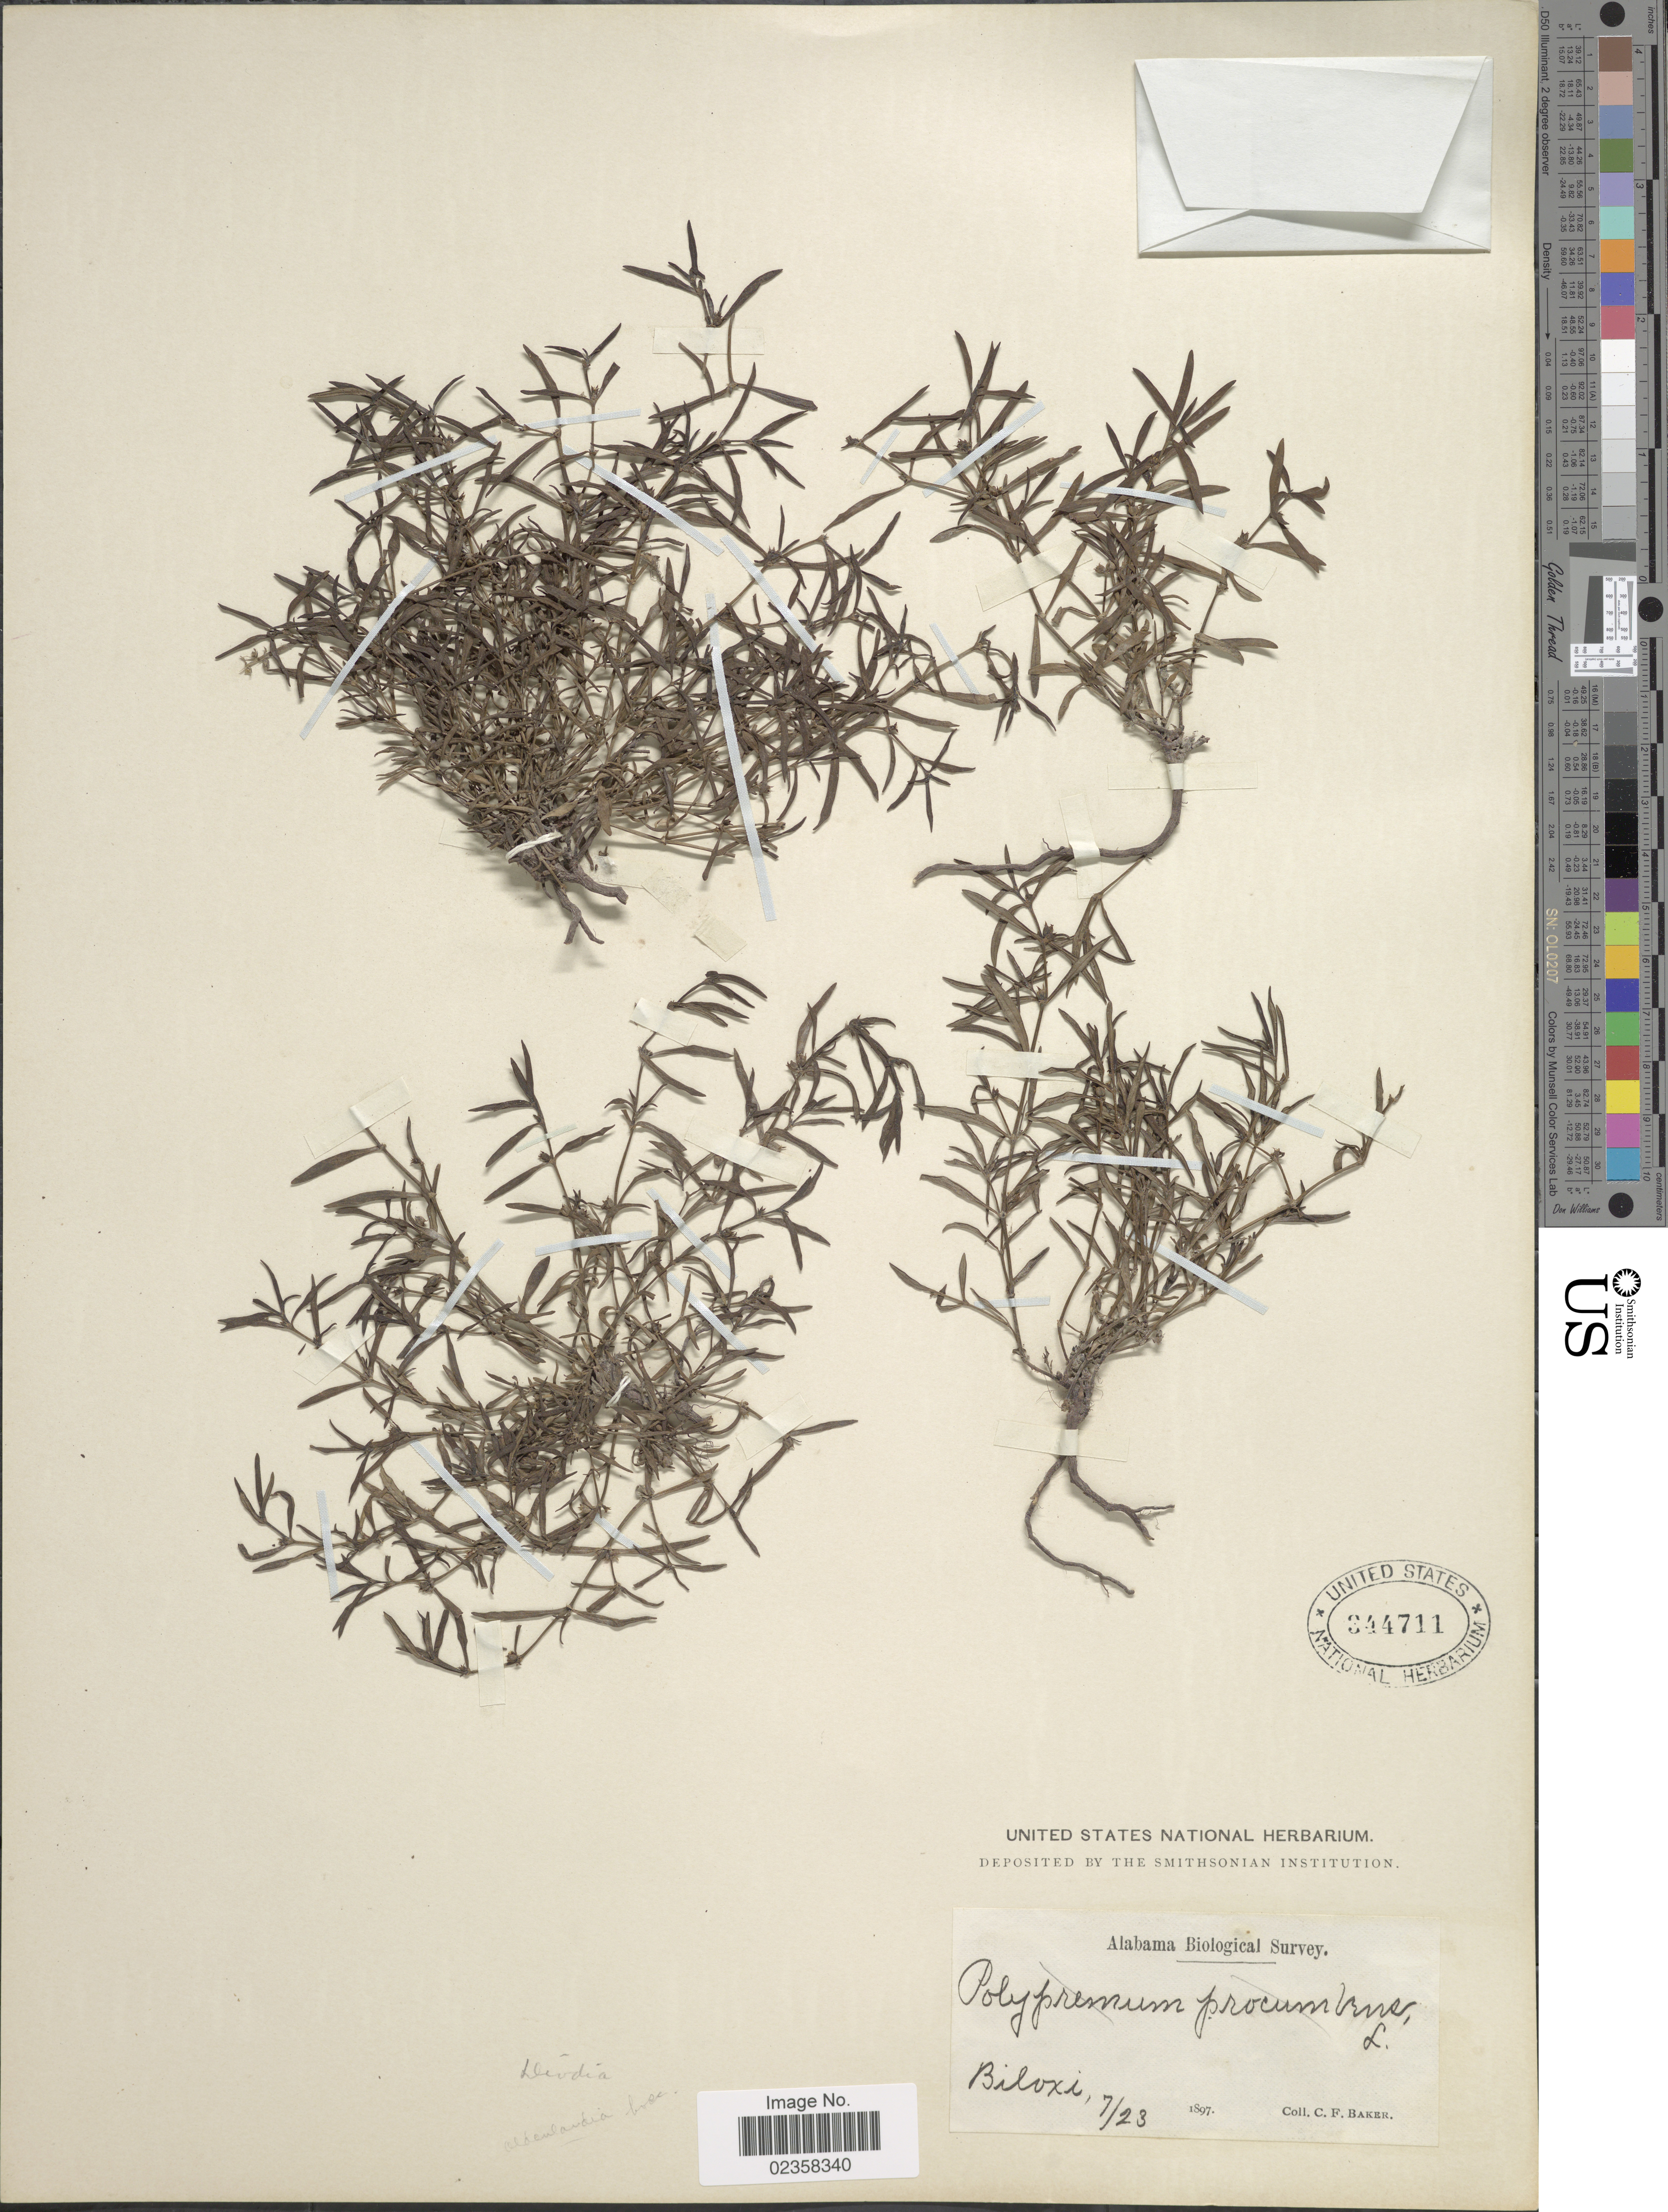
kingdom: Plantae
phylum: Tracheophyta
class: Magnoliopsida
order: Gentianales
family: Rubiaceae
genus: Oldenlandia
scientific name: Oldenlandia boscii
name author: (DC.) Chapm.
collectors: C. F. Baker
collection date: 1897-07-23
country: United States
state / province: Mississippi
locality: Biloxi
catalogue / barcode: US 344711